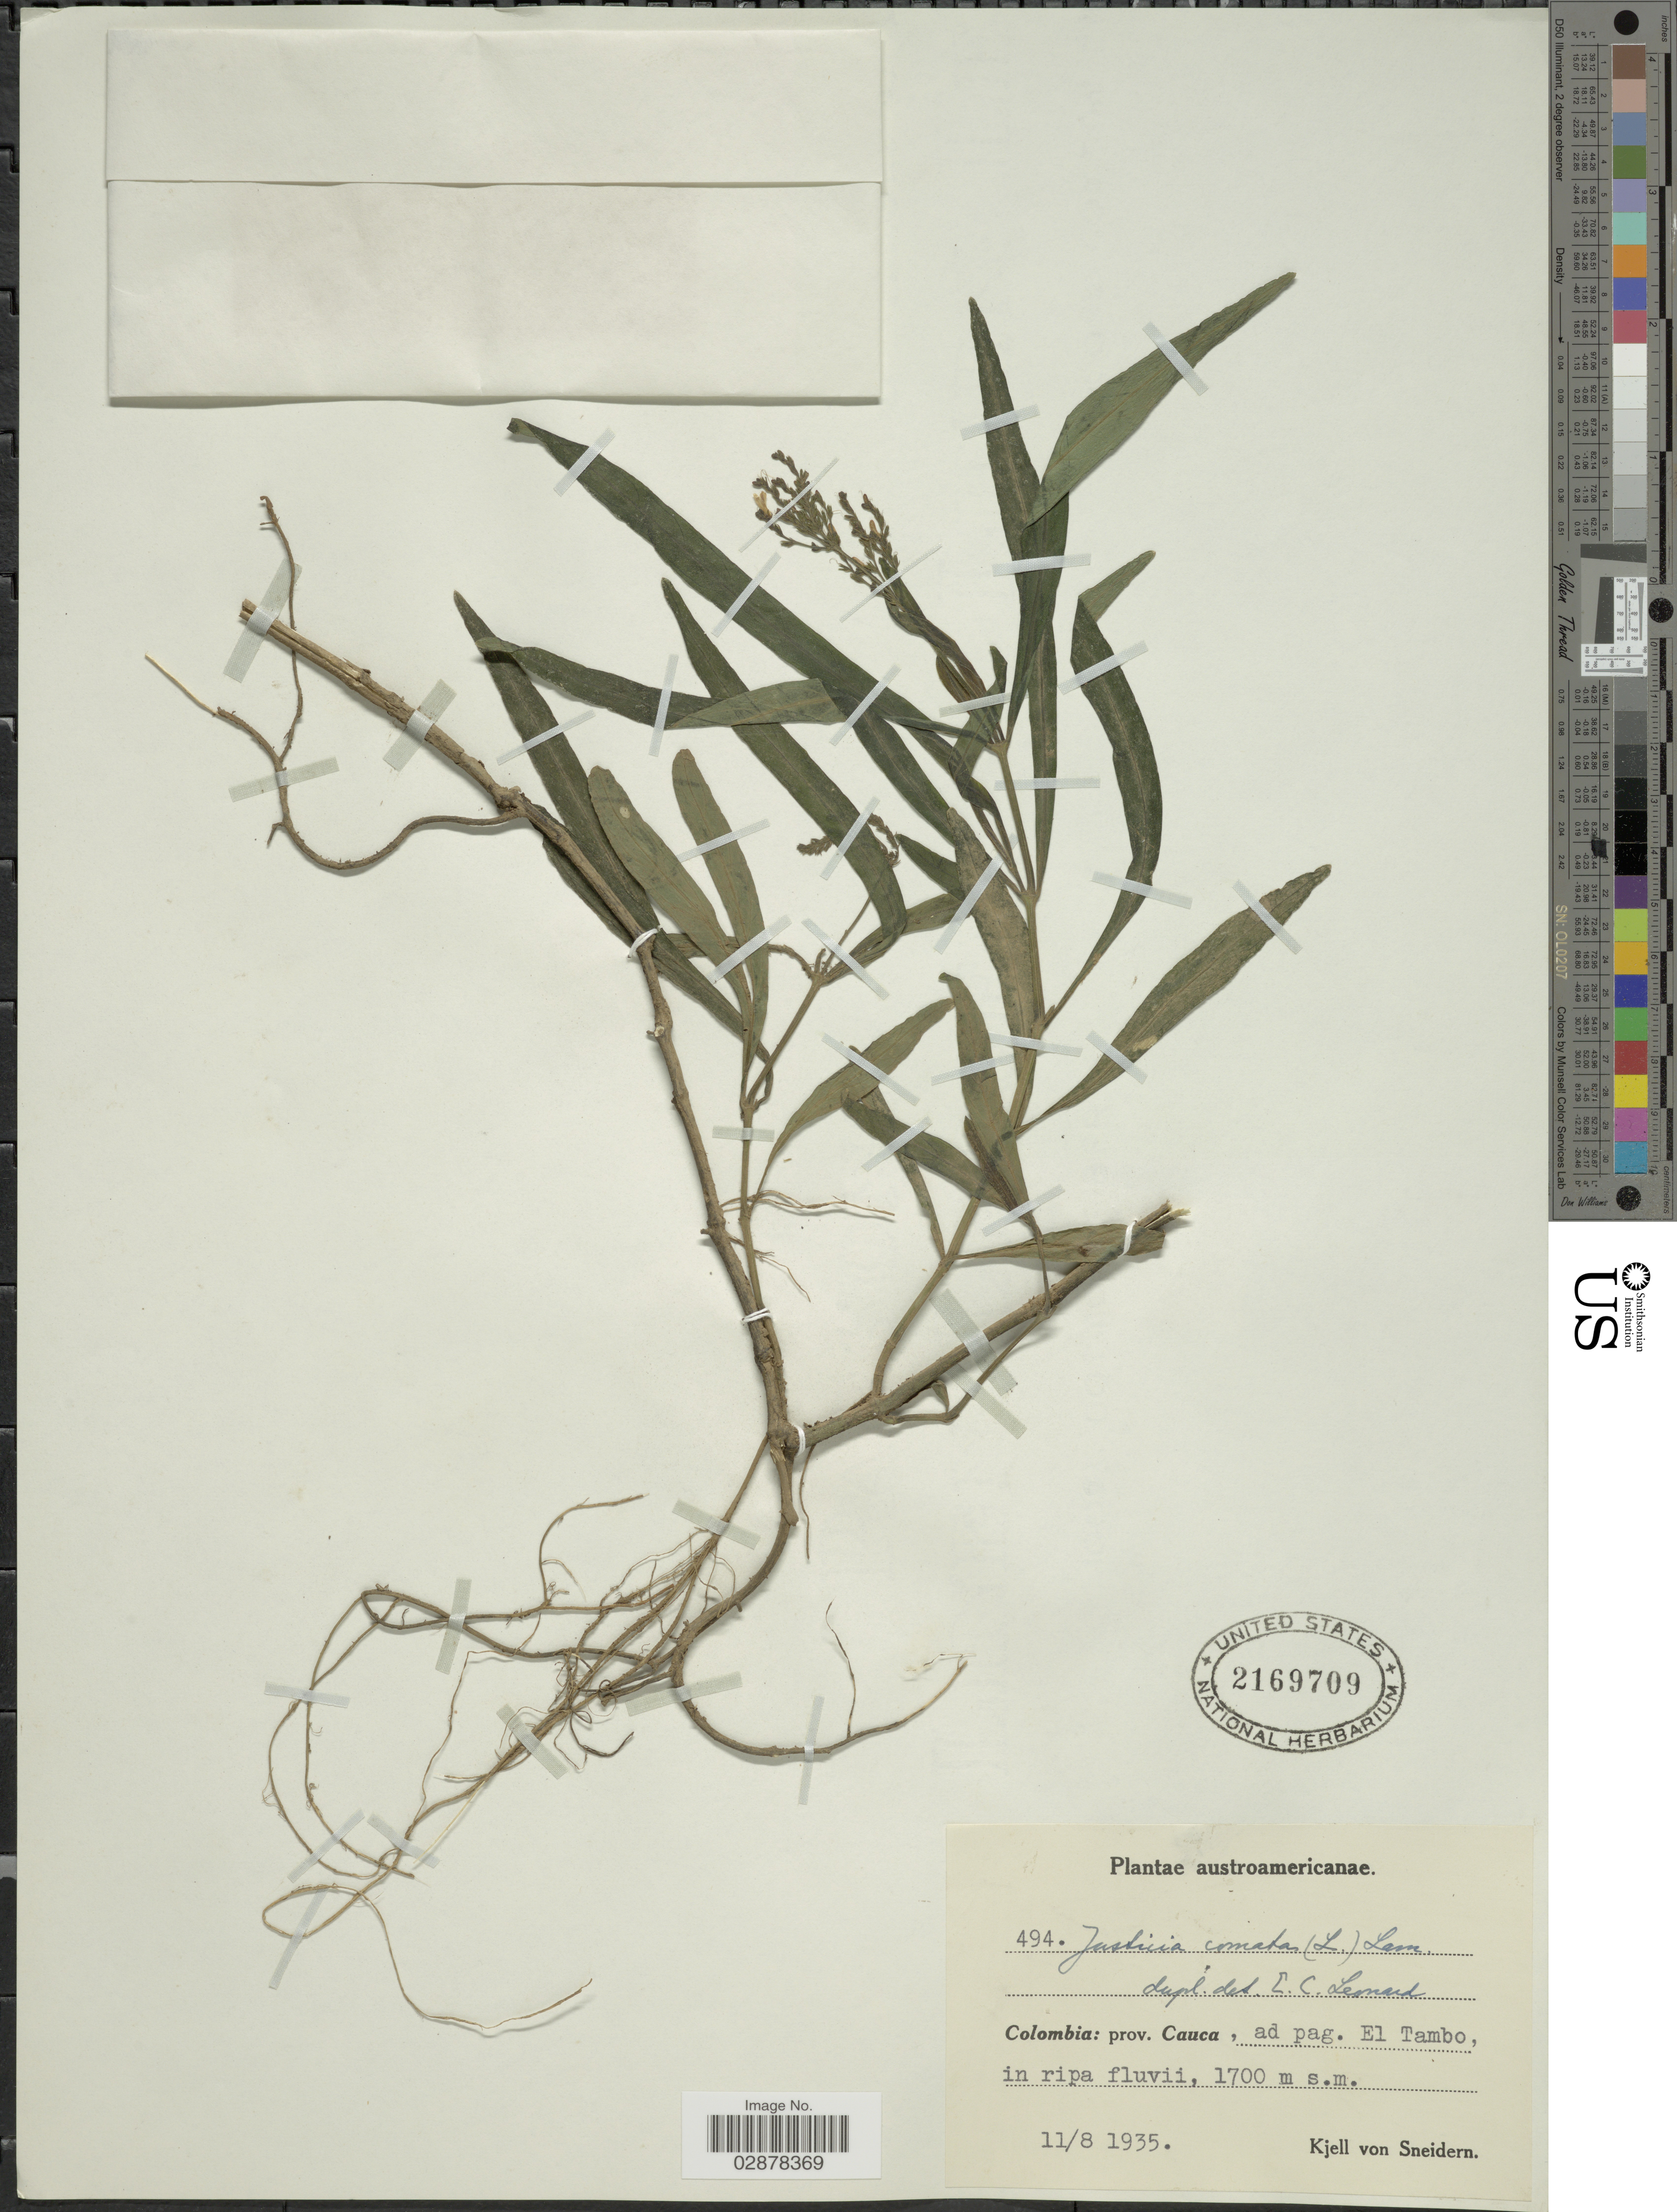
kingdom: Plantae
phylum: Tracheophyta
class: Magnoliopsida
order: Lamiales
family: Acanthaceae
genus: Justicia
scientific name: Justicia comata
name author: (L.) Lam.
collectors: K. von Sneidern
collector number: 494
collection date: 1935-08-11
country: Colombia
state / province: Cauca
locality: Ad pag. El Tambo, in ripa fluvii.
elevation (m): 1700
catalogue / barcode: US 2169709